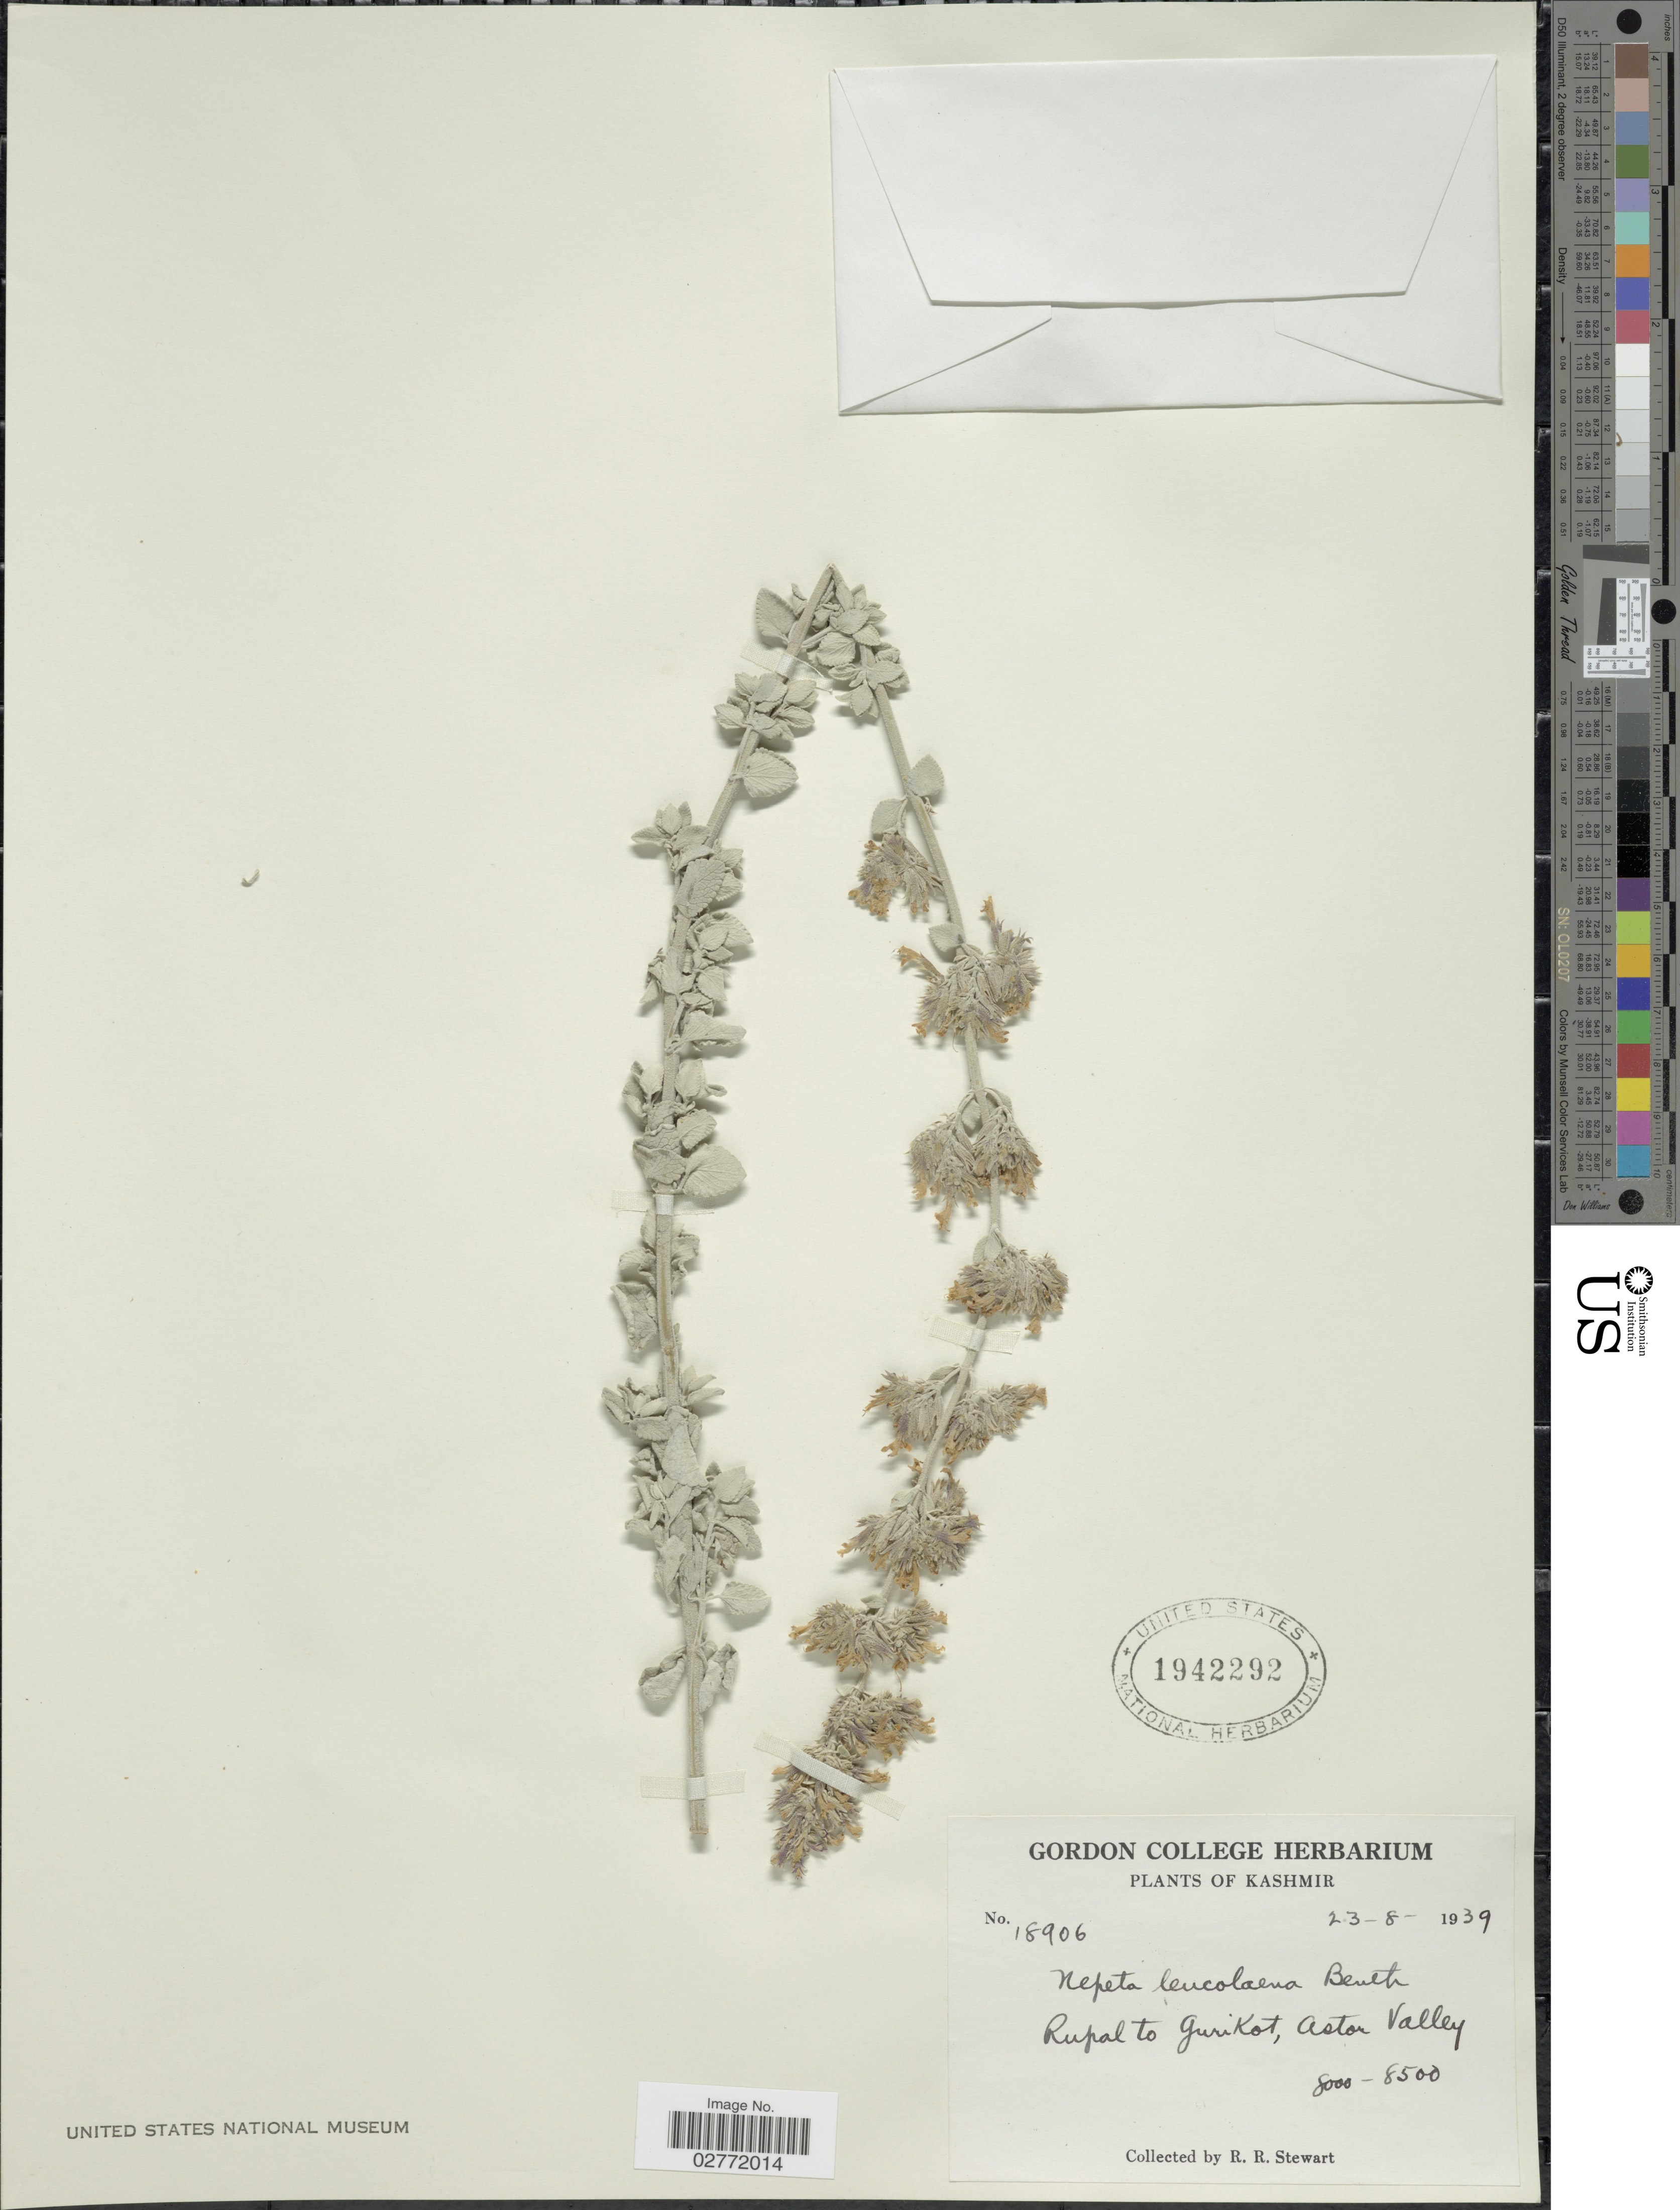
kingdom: Plantae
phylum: Tracheophyta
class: Magnoliopsida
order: Lamiales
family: Lamiaceae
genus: Nepeta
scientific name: Nepeta leucolaena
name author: Benth. ex Hook. f.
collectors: R. R. Stewart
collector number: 18906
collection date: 1939-08-23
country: Pakistan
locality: Kashmir, Rupal to Gurikot, Astor Valley.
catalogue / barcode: US 1942292